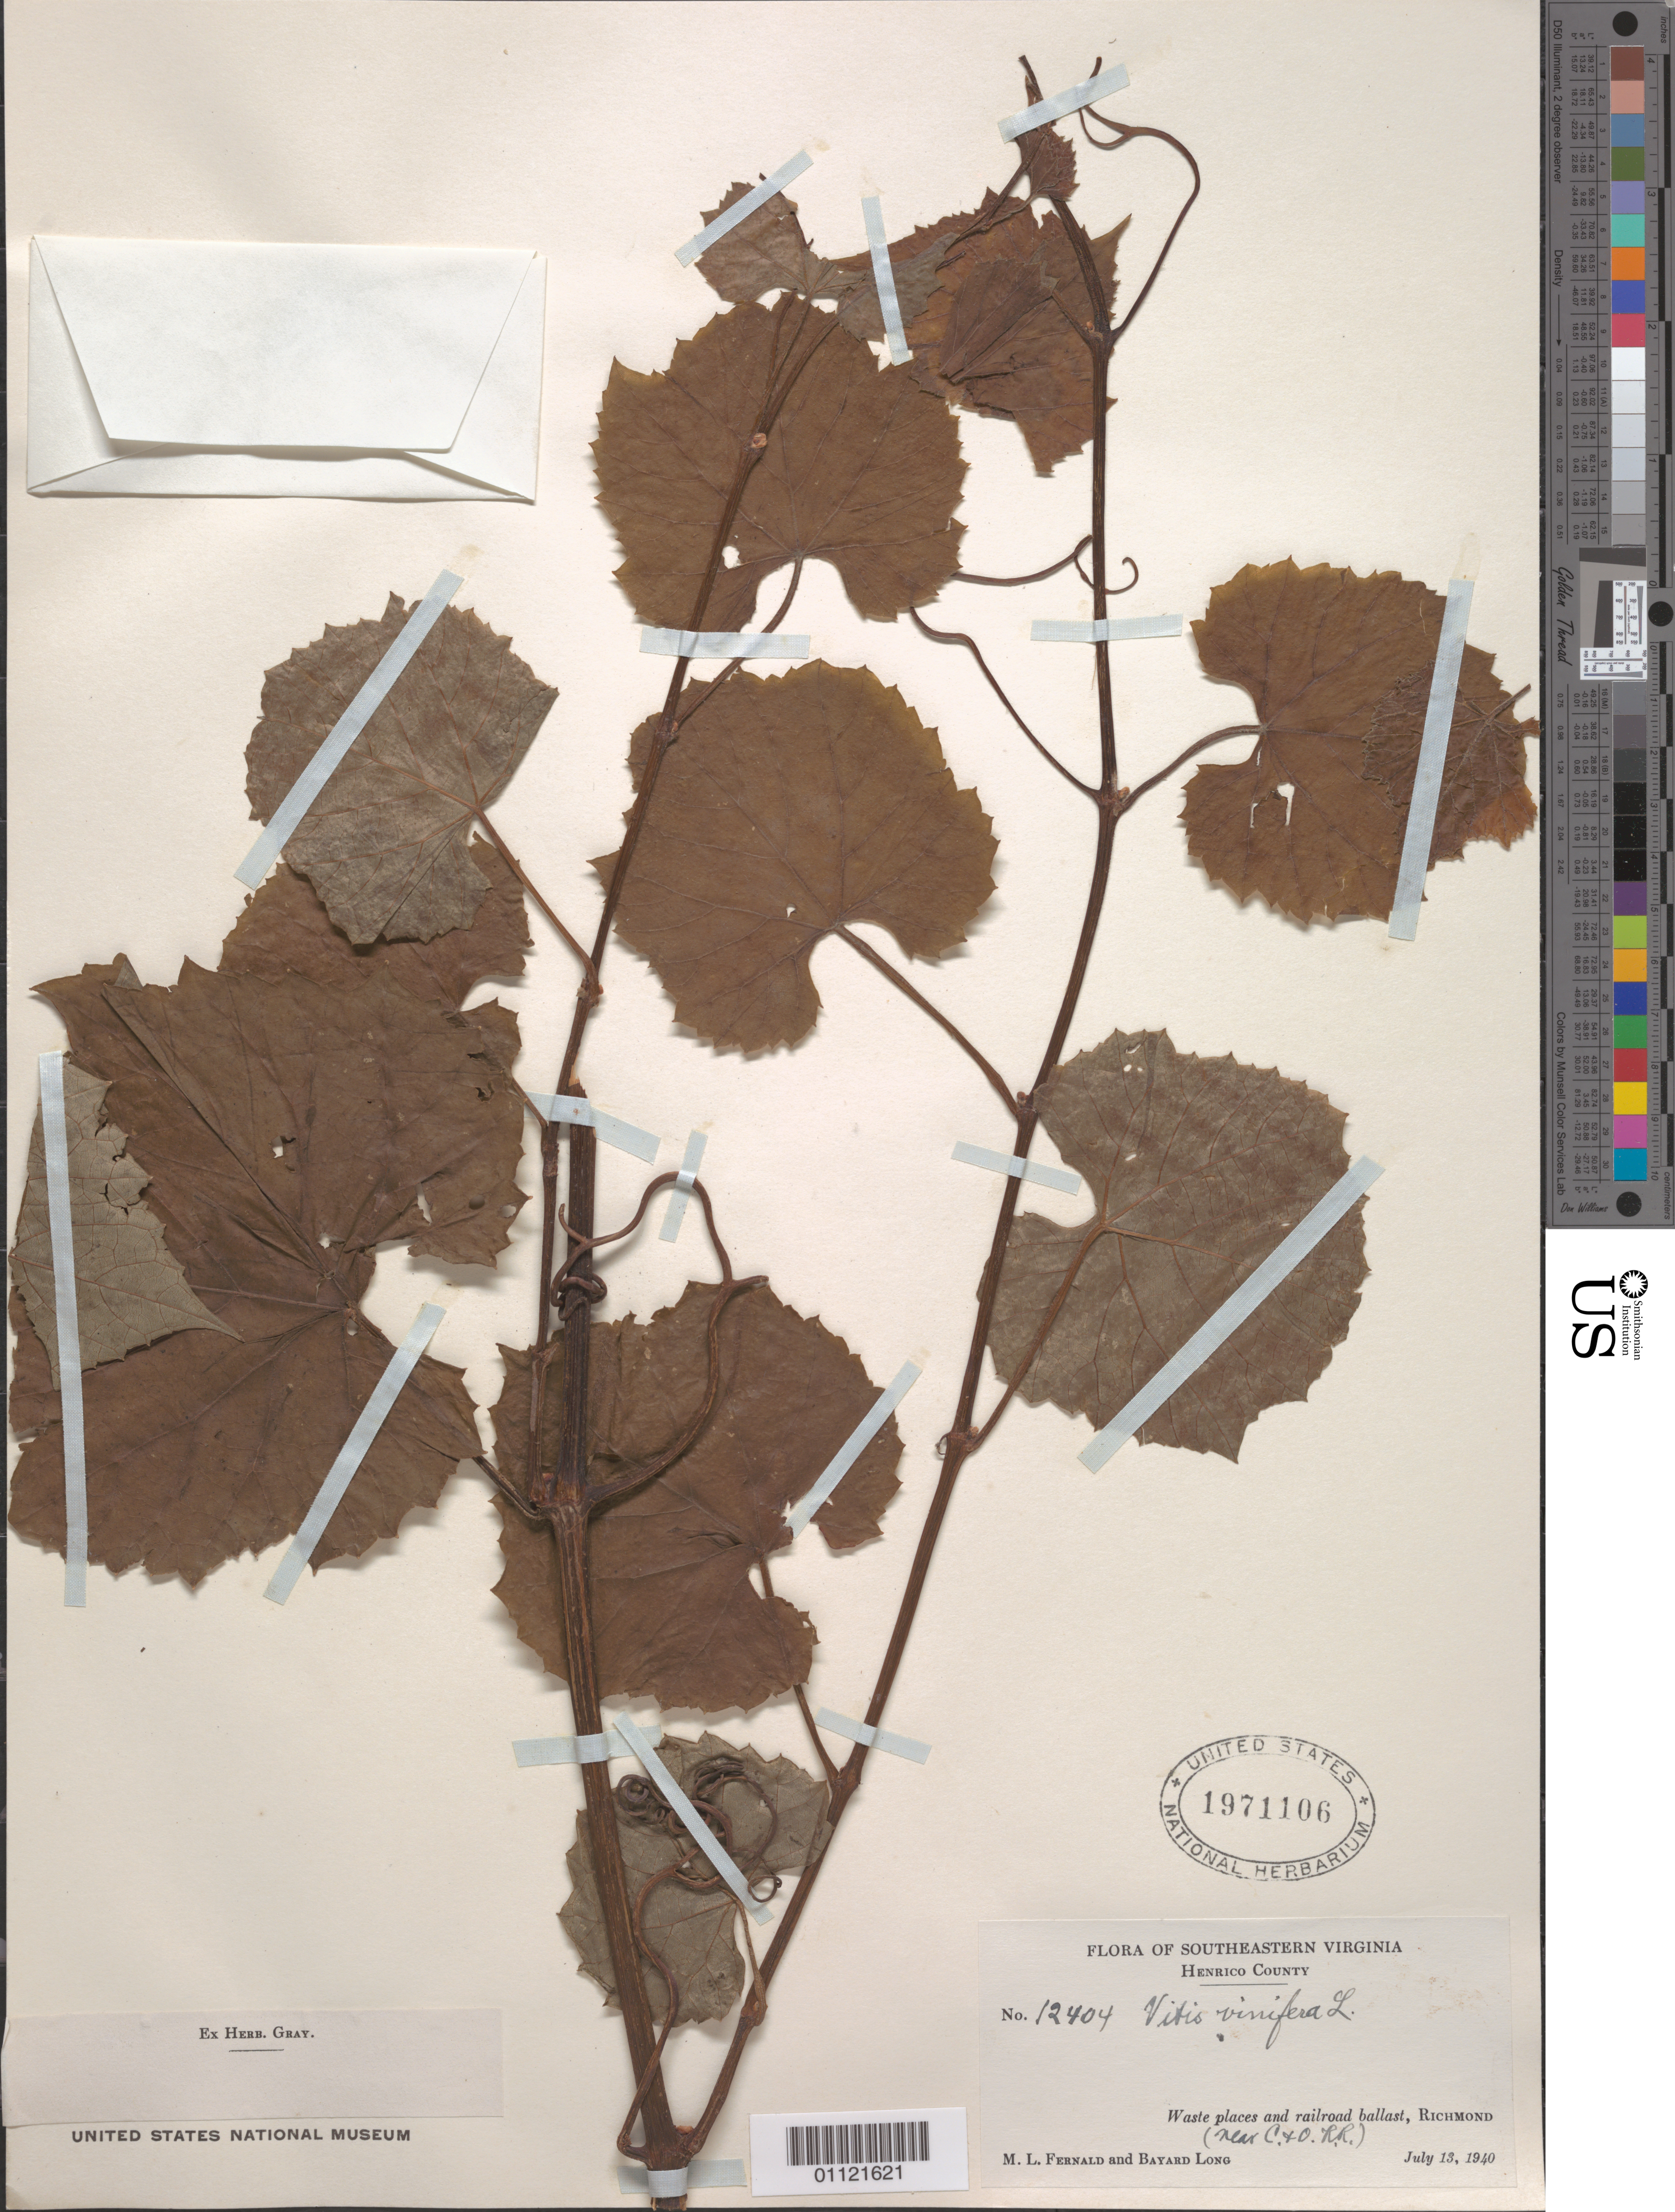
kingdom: Plantae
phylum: Tracheophyta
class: Magnoliopsida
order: Vitales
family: Vitaceae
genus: Vitis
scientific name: Vitis vinifera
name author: L.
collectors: M. L. Fernald & B. Long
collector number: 12404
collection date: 1940-07-13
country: United States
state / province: Virginia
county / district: Henrico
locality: Waste places and railroad ballast, Richmond (city)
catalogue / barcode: US 1971106